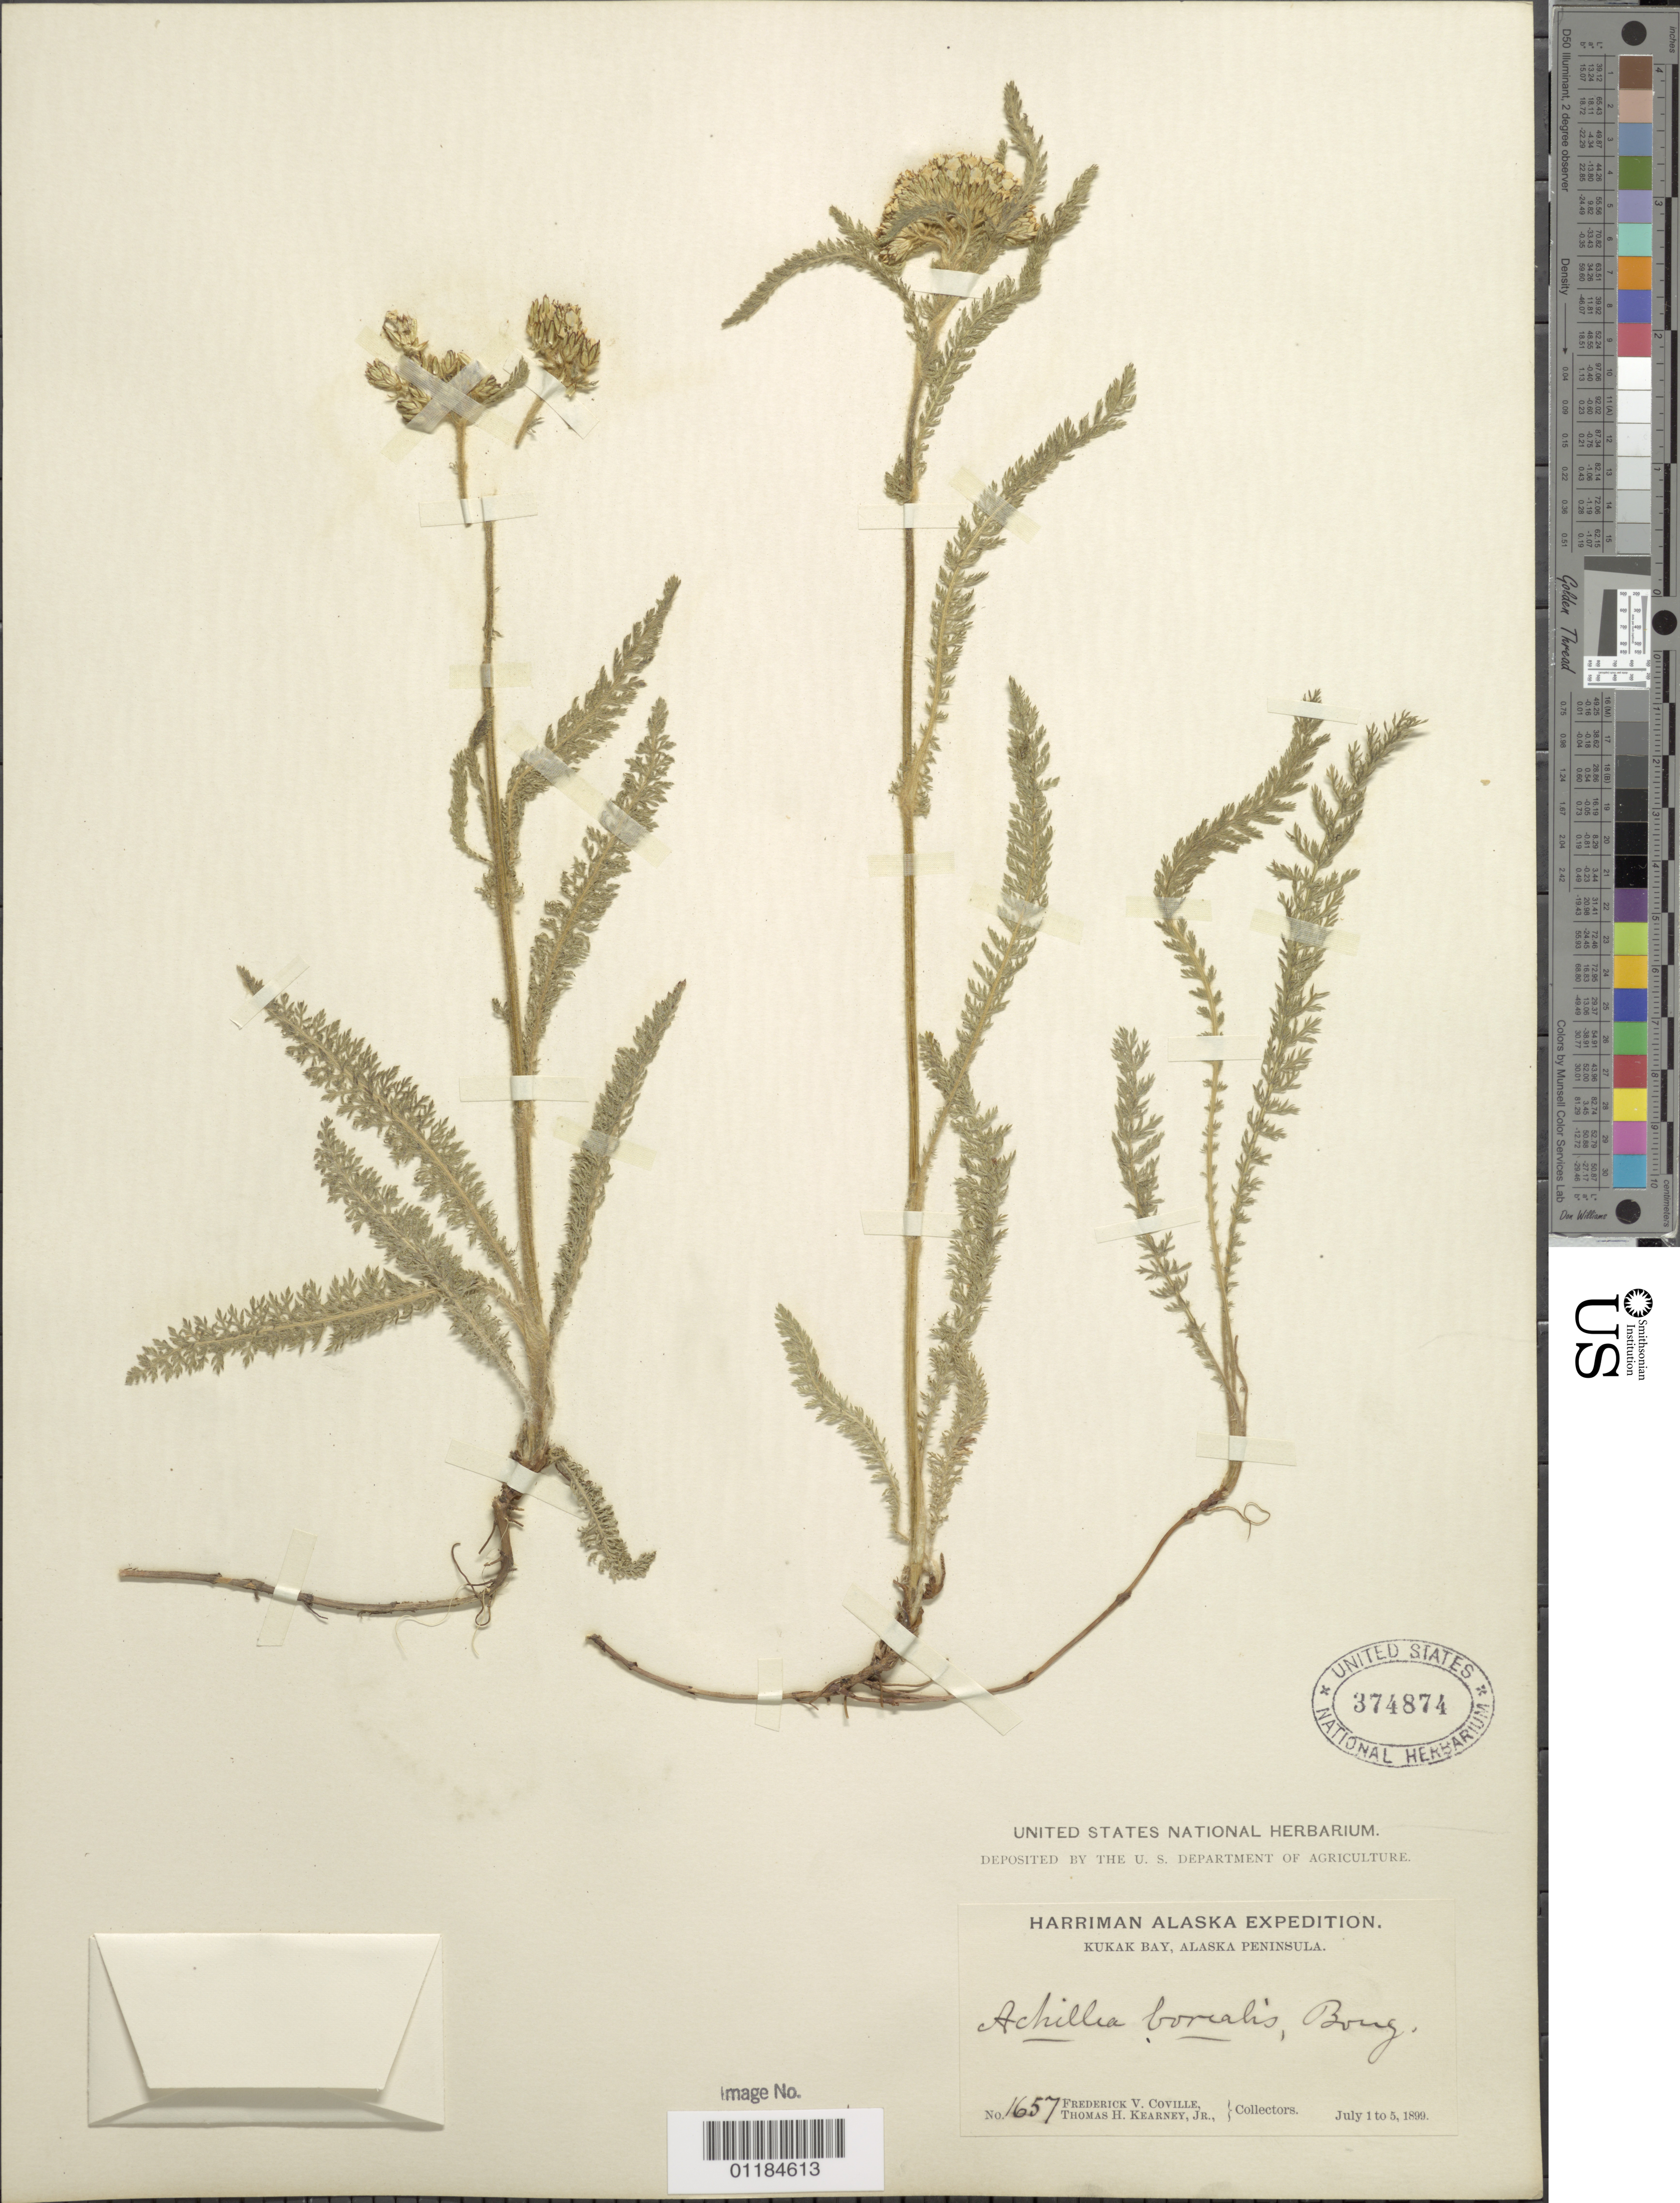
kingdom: Plantae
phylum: Tracheophyta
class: Magnoliopsida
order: Asterales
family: Asteraceae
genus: Achillea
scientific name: Achillea borealis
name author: Bong.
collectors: F. V. Coville & T. H. Kearney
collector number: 1657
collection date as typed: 01 Jul 1899 to 05 Jul 1899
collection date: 1899-07-01/1899-07-05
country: United States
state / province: Alaska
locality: Kukak Bay, Alaska Peninsula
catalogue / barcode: US 374874